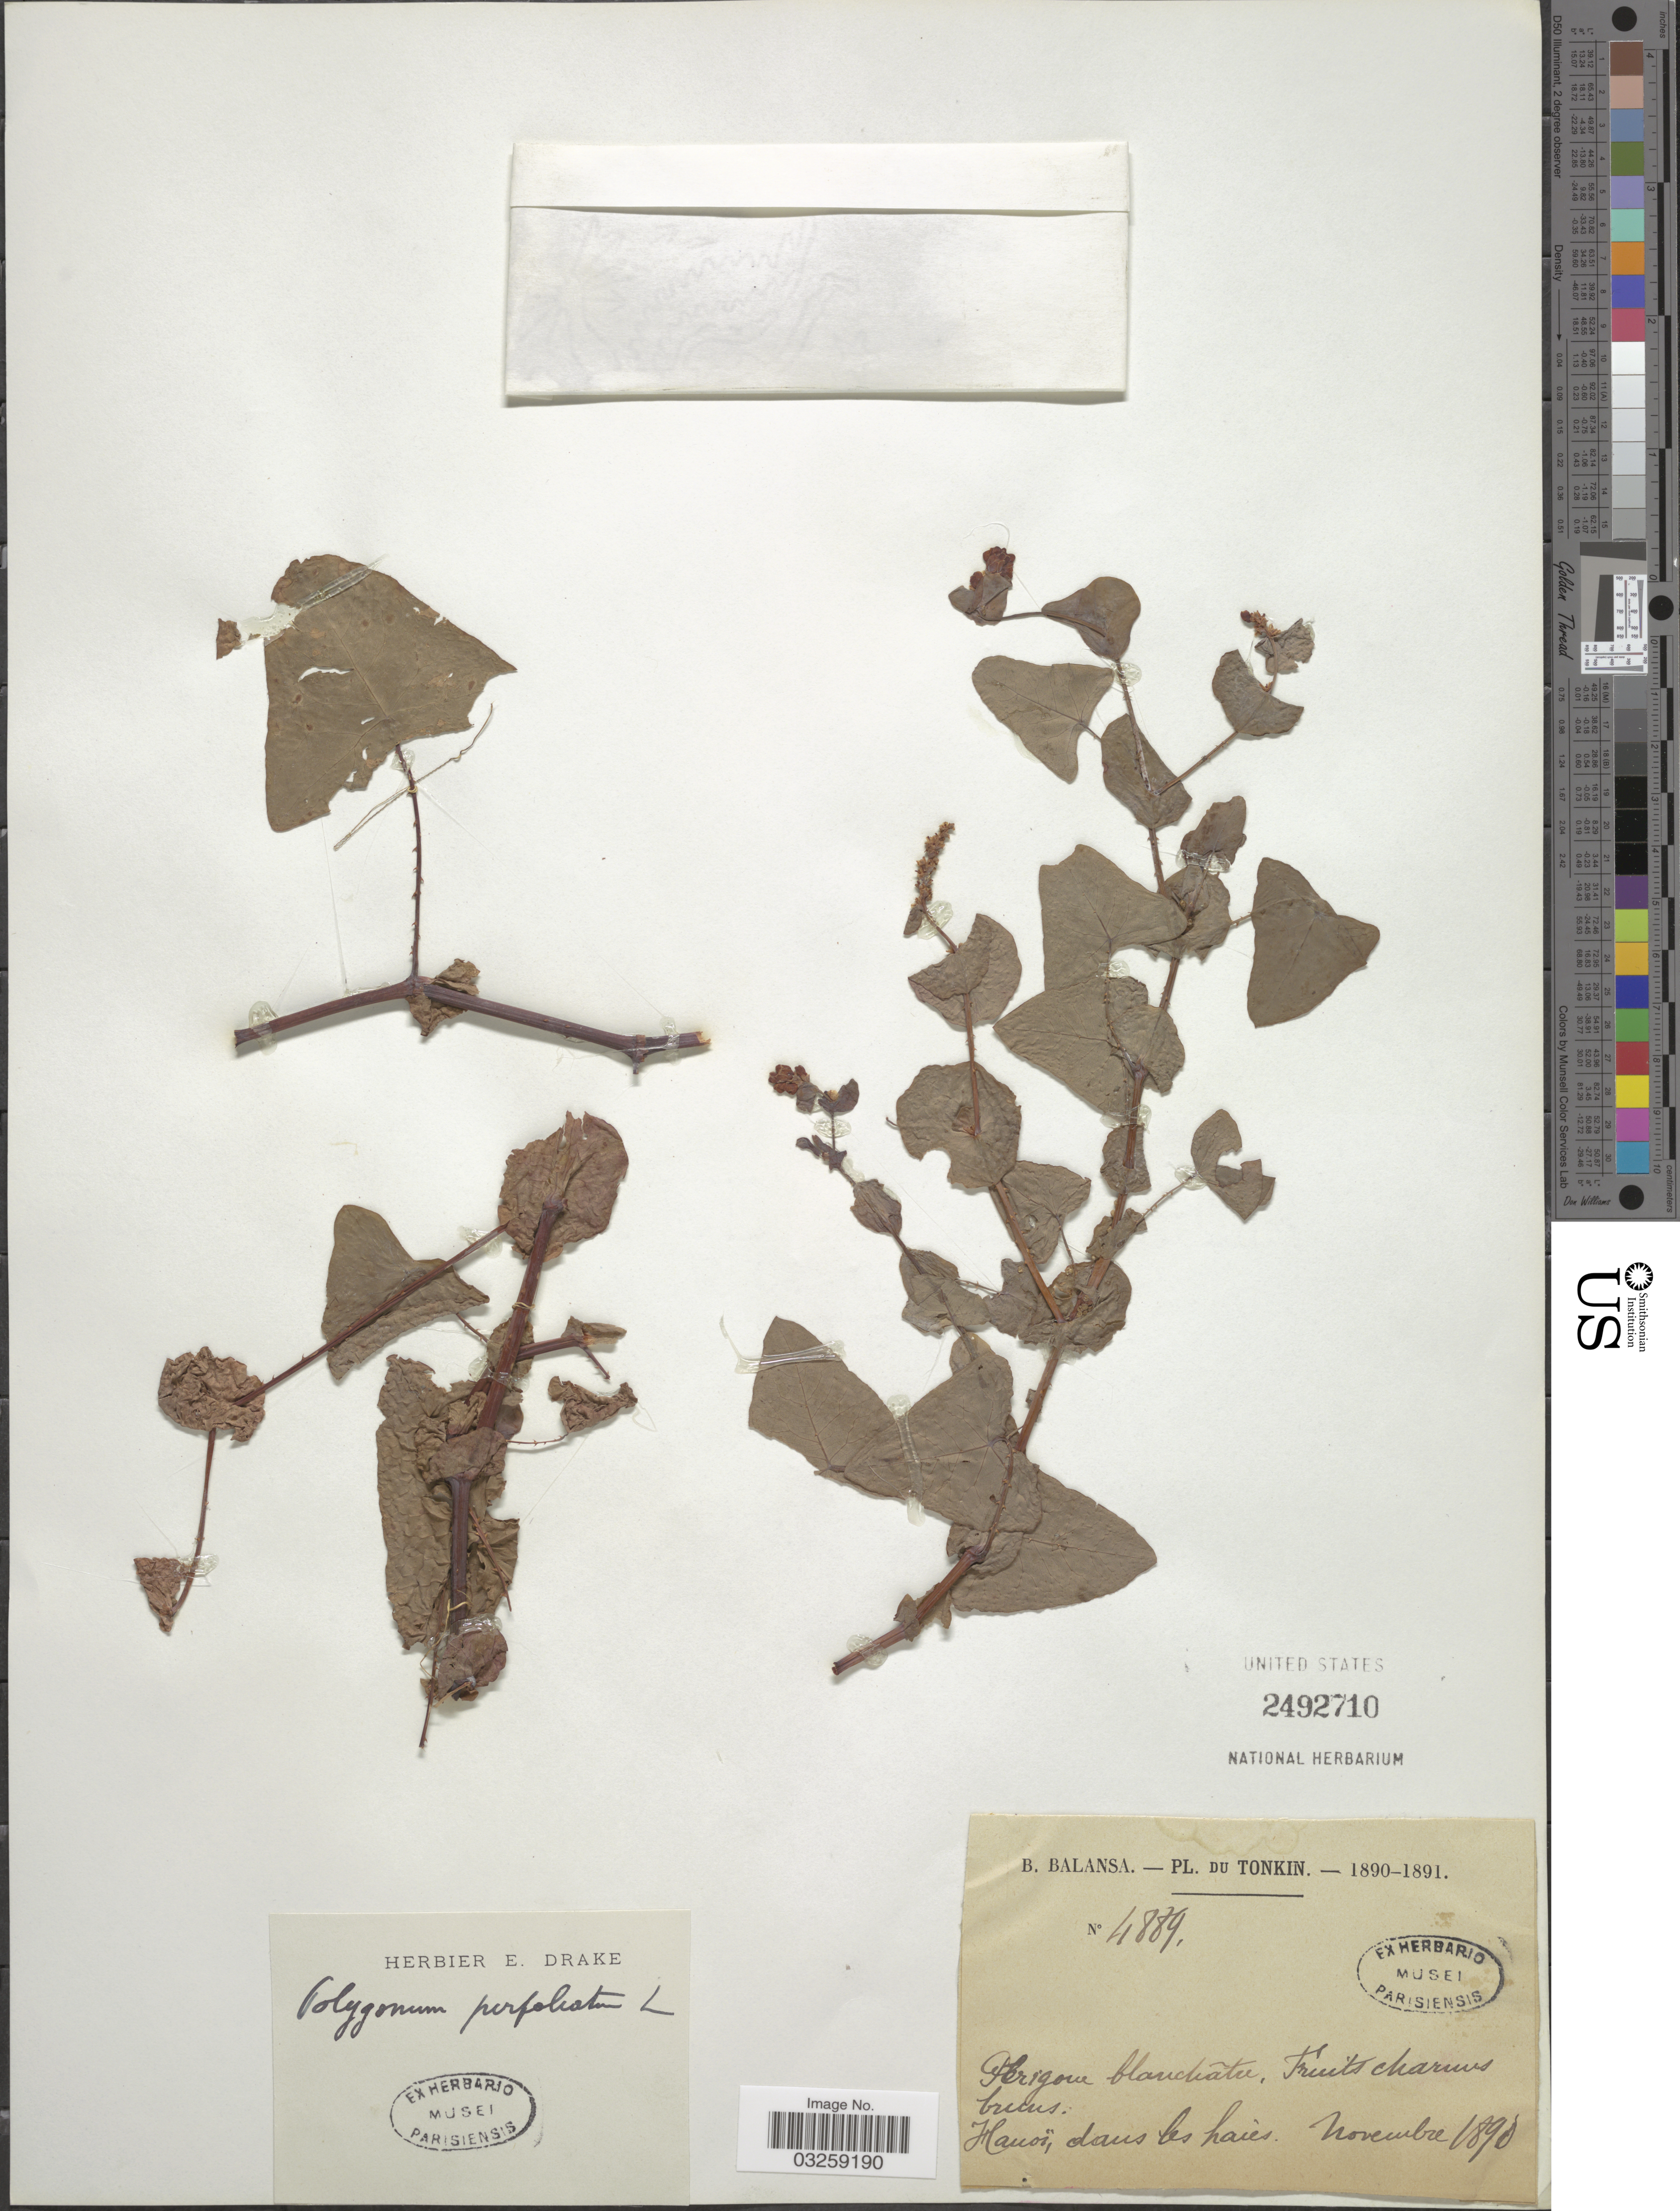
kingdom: Plantae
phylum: Tracheophyta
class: Magnoliopsida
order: Caryophyllales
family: Polygonaceae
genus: Polygonum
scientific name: Polygonum perfoliatum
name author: L.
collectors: B. Balansa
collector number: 4889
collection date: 1890-11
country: Vietnam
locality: Pl. Du Tonkin. Hanoï, dans les haies.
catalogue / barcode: US 2492710